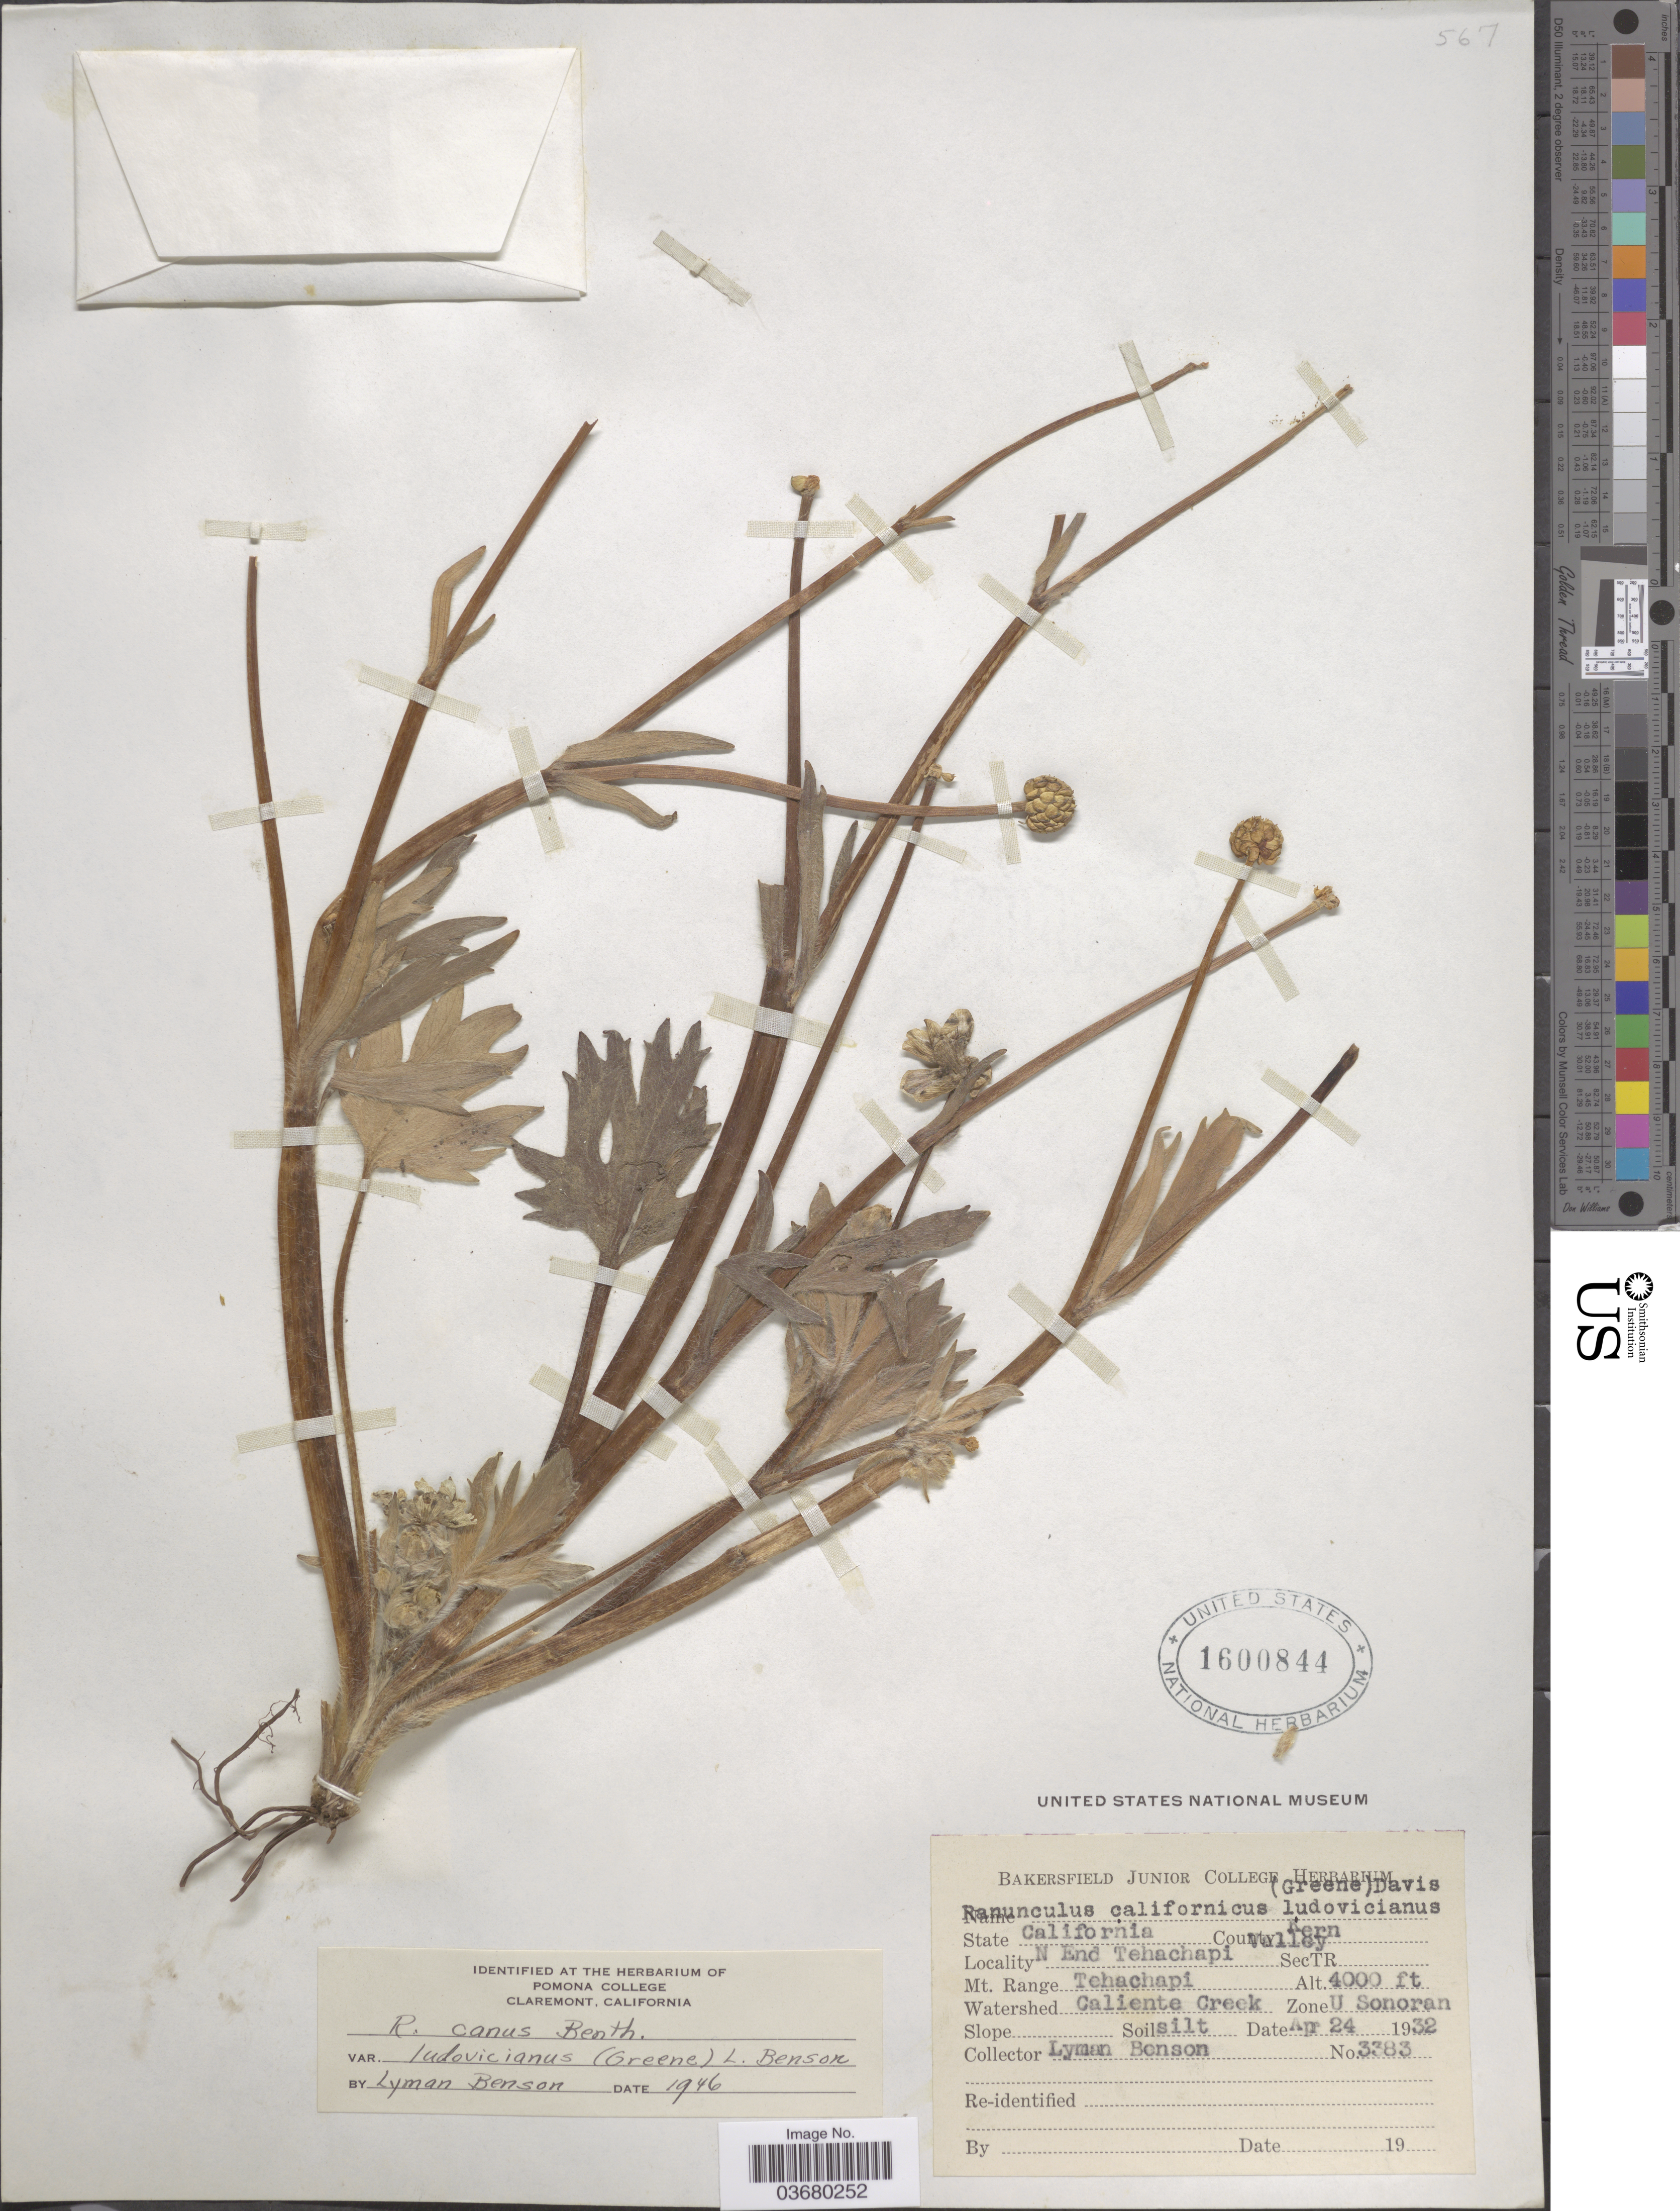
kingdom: Plantae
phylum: Tracheophyta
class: Magnoliopsida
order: Ranunculales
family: Ranunculaceae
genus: Ranunculus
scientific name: Ranunculus canus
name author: Benth.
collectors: L. D. Benson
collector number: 3383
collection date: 1932-04-24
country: United States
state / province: California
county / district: Kern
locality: County Kern. N End Tehachapi Valley. Mt. Range Tehachapi. Watershed Caliente Creek.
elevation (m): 1219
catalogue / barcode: US 1600844